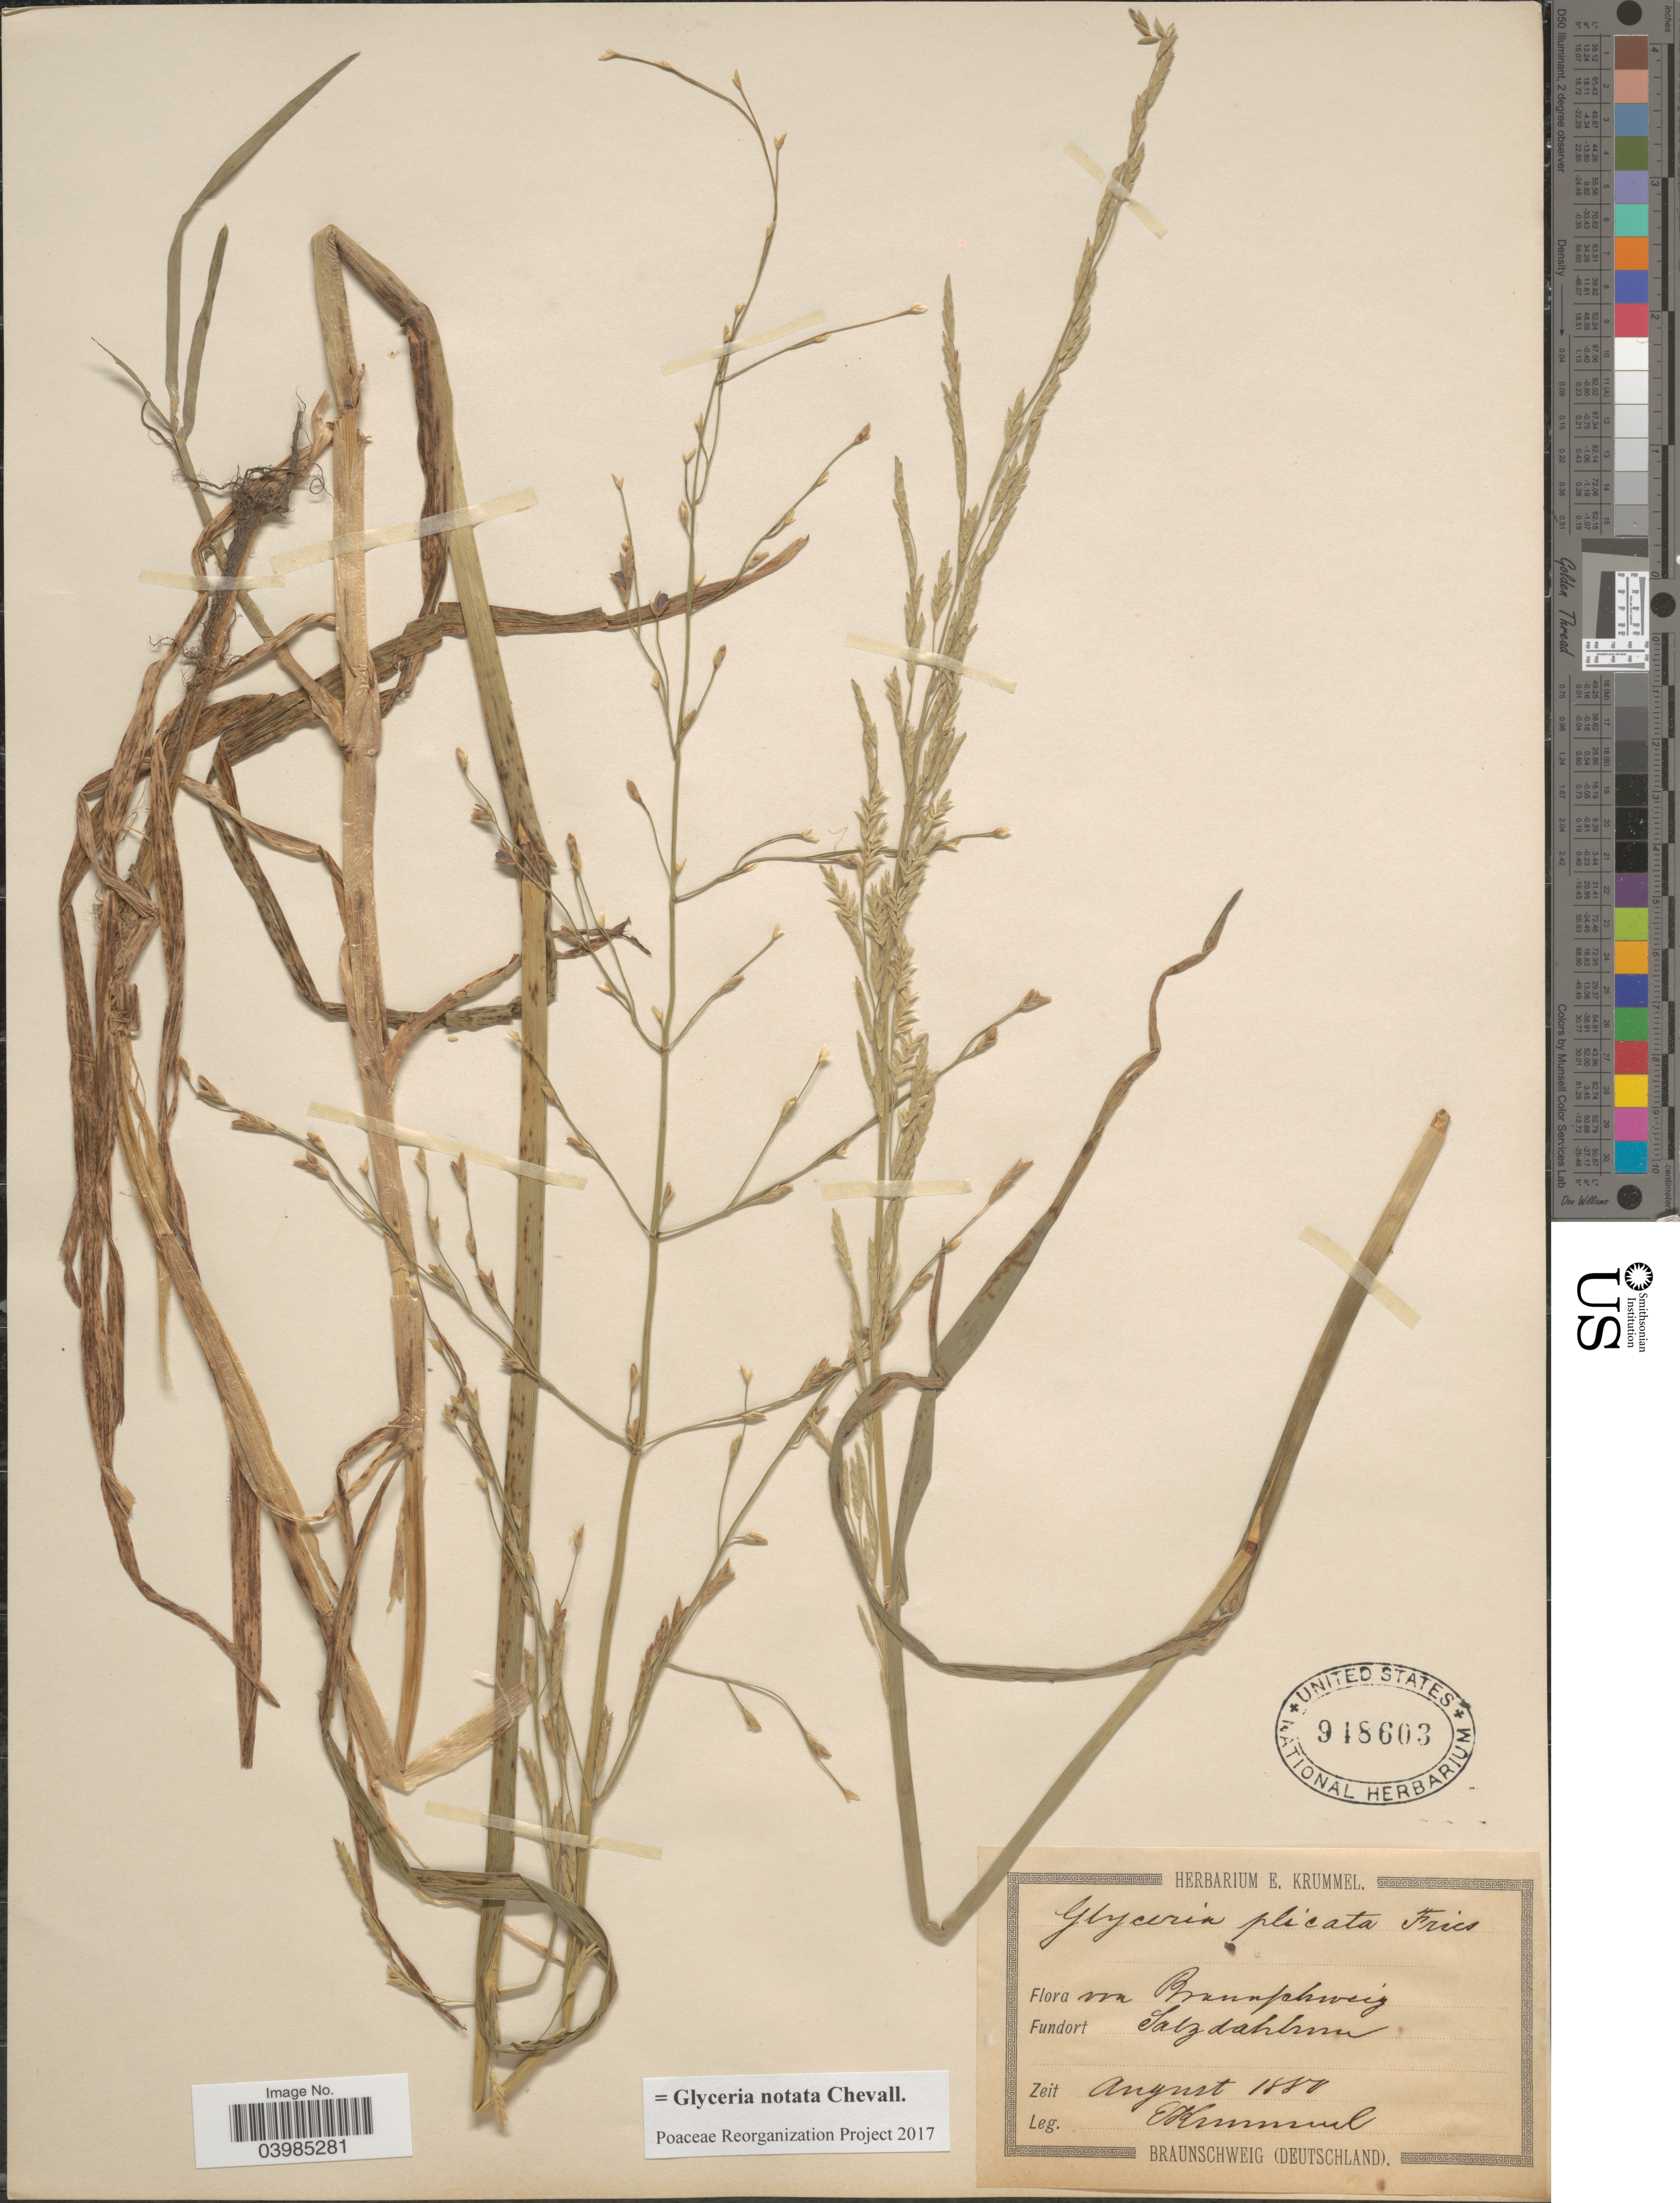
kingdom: Plantae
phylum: Tracheophyta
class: Liliopsida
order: Poales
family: Poaceae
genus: Glyceria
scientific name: Glyceria notata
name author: Chevall.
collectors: E. Krummel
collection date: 1880-08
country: Germany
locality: Braunschweig. Salzdahlum (Deutschland).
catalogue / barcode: US 948603